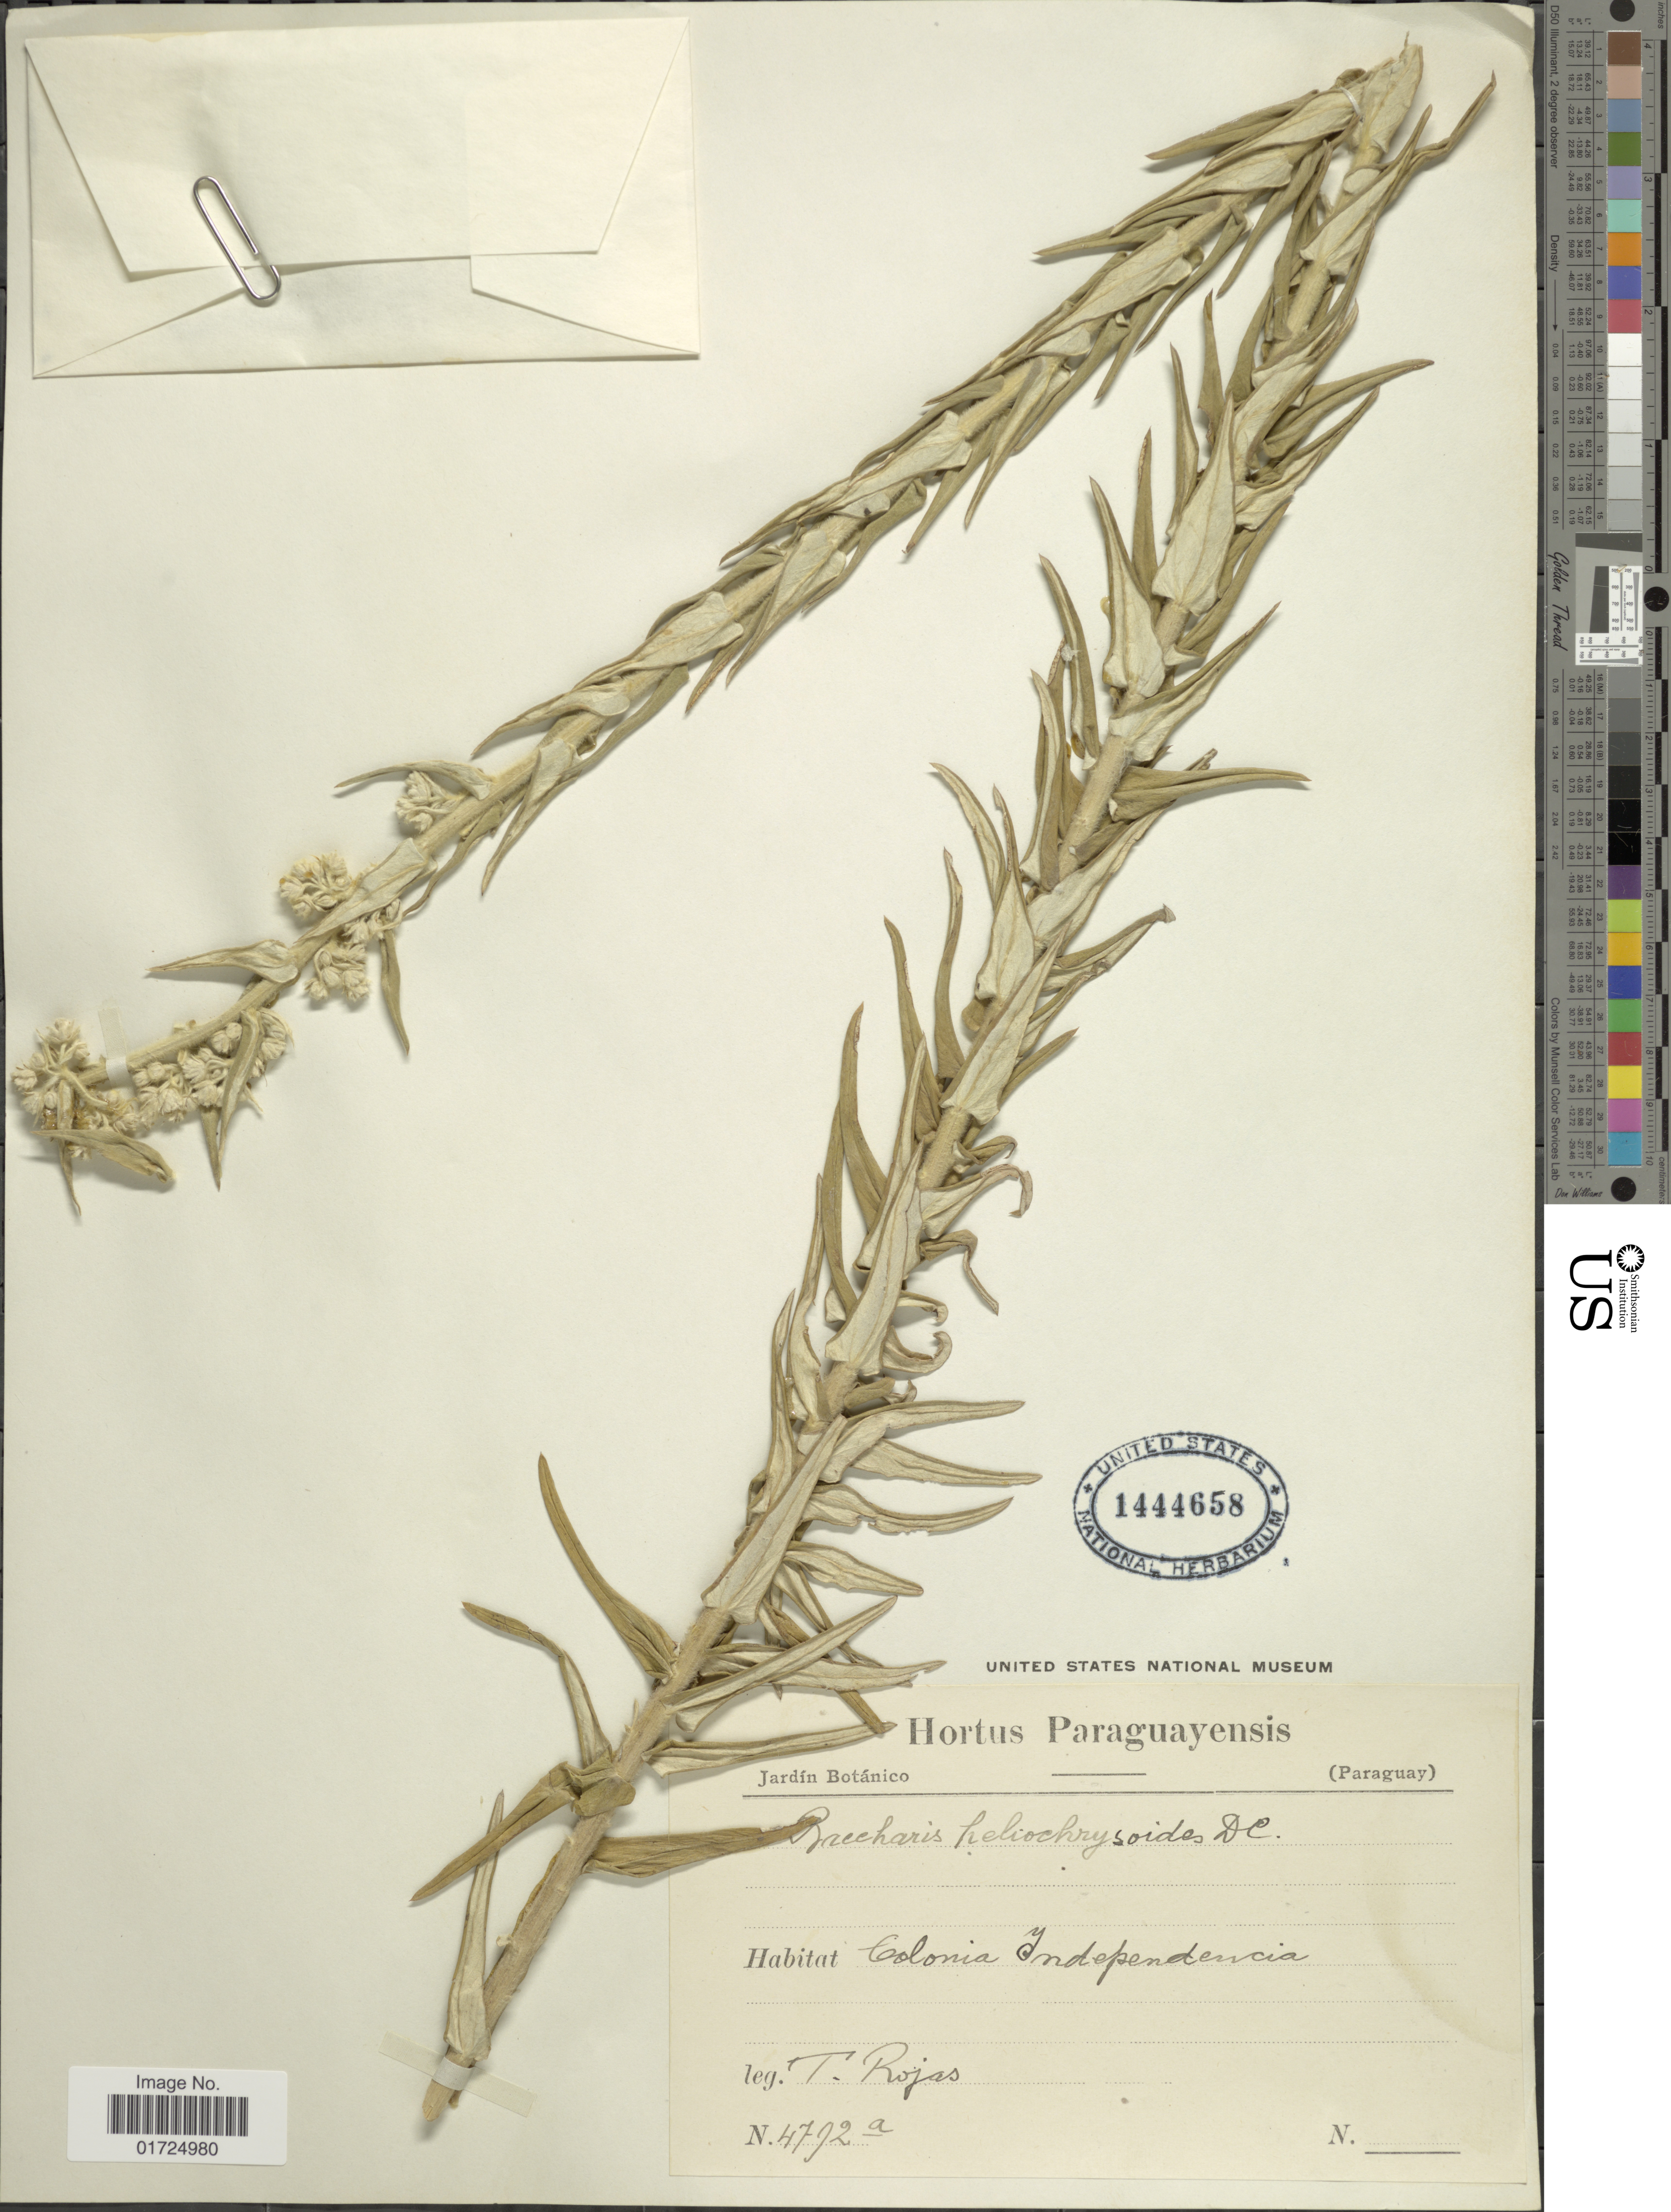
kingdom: Plantae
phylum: Tracheophyta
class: Magnoliopsida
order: Asterales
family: Asteraceae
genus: Baccharis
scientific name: Baccharis helichrysoides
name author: DC.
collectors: T. Rojas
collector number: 4792a*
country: Paraguay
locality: Colonia Independencia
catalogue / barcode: US 1444658